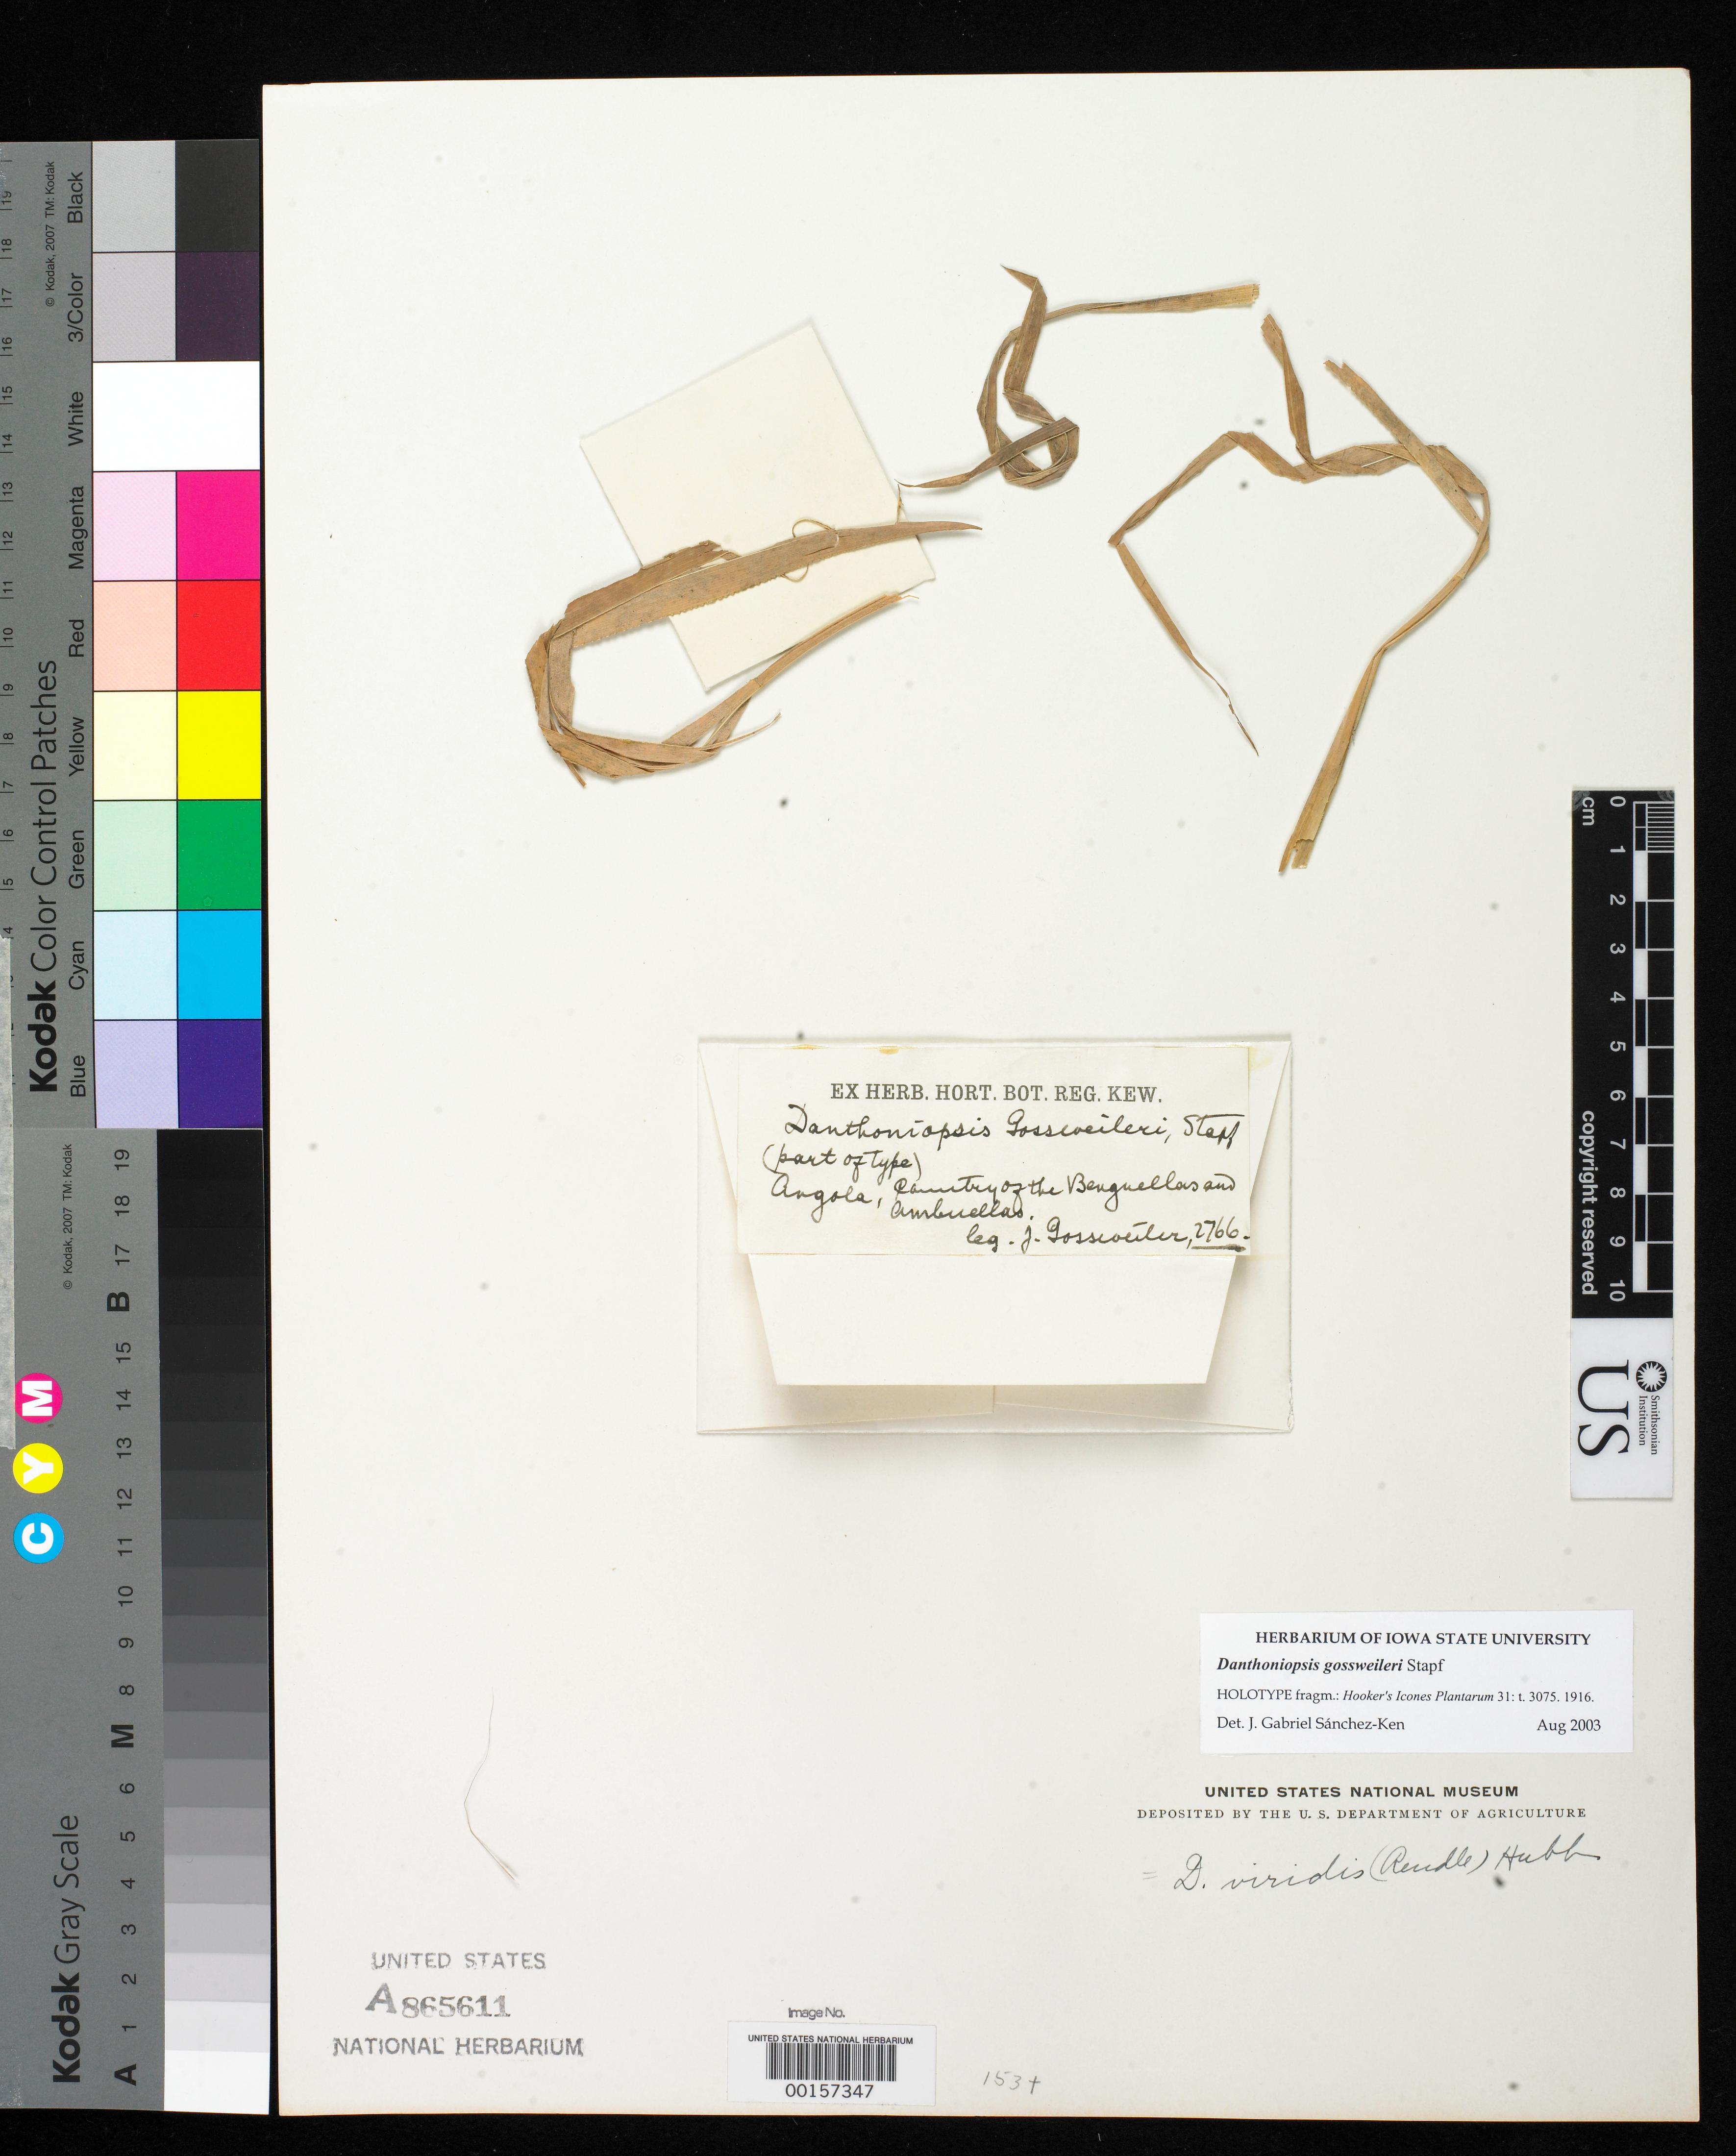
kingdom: Plantae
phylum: Tracheophyta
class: Liliopsida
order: Poales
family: Poaceae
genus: Danthoniopsis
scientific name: Danthoniopsis gossweileri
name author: Stapf in Hook.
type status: Type Fragment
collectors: J. Gossweiler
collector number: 2766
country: Angola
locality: Country of the Benguellas and Ambuellas.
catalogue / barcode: US 865611A